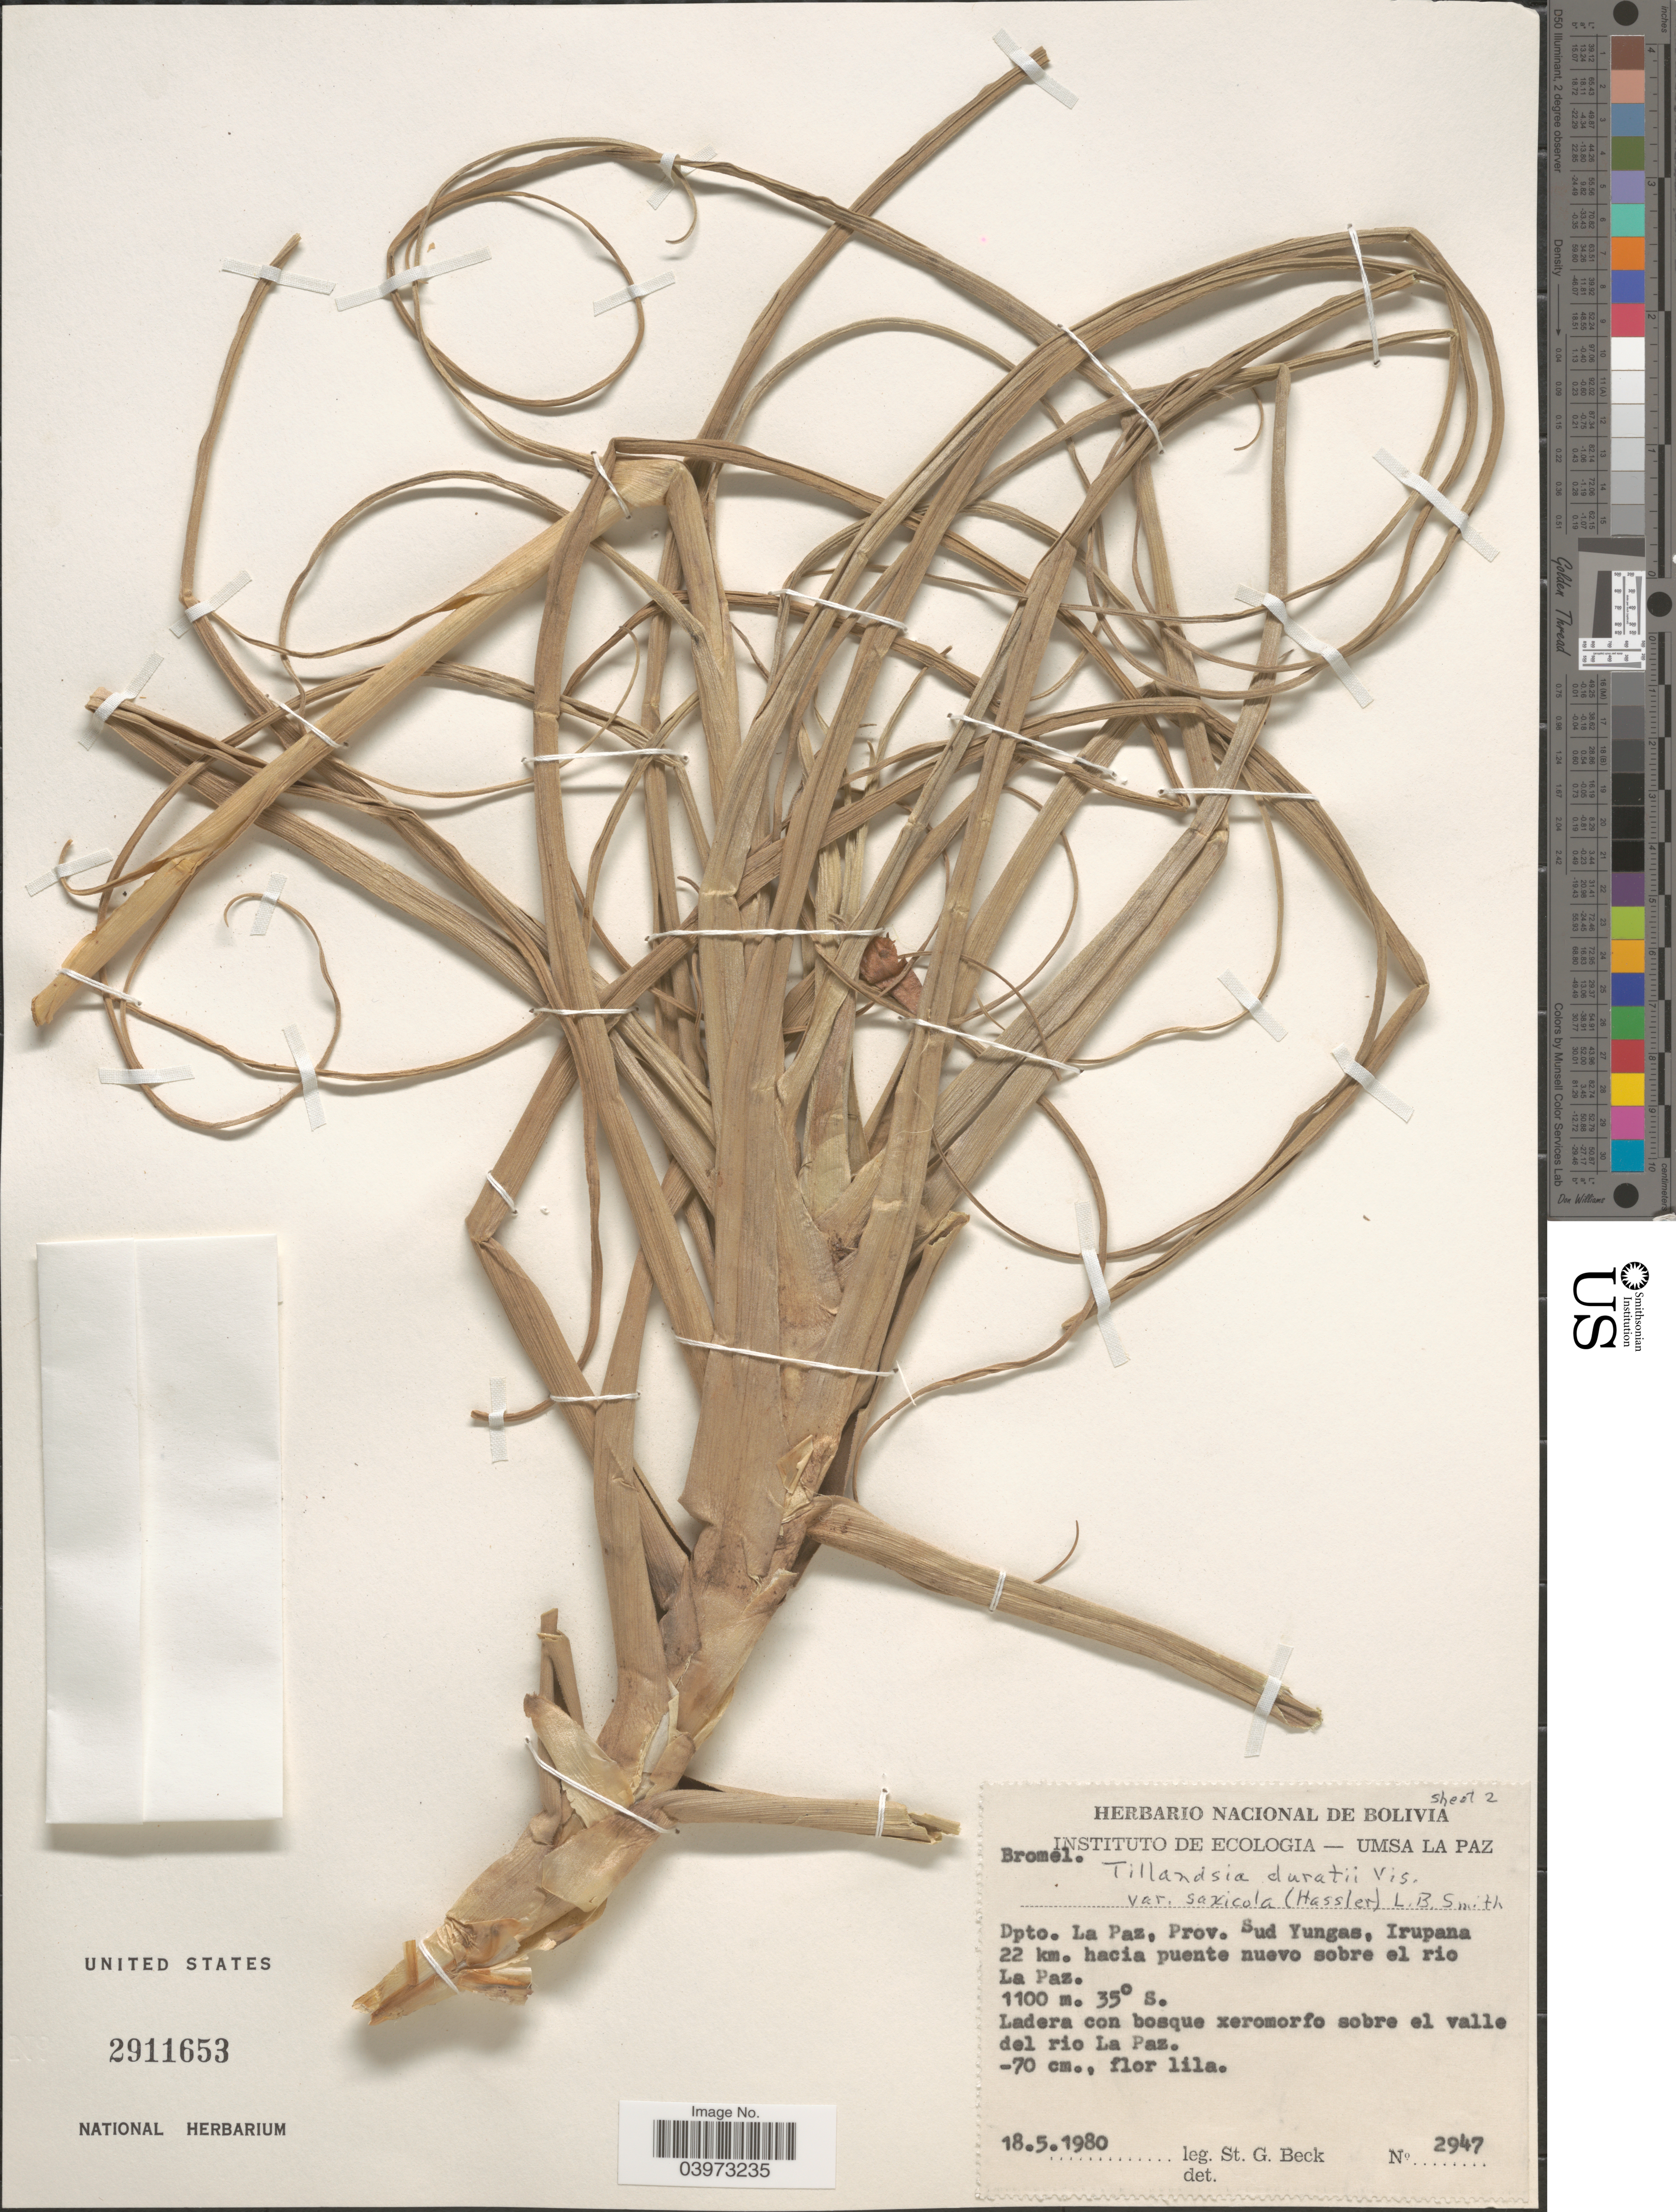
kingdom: Plantae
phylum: Tracheophyta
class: Liliopsida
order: Poales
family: Bromeliaceae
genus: Tillandsia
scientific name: Tillandsia duratii var. saxitilis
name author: (Hassl.) L.B. Sm.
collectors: S. G. Beck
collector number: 2947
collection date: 1980-05-18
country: Bolivia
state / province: La Paz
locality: Dpto. La Paz, Prov. Sud Yungas, Irupana 22 km. hacia puente nuevo sobre el rio La Paz. Sobre el valle del rio La Paz.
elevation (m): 1100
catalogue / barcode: US 2911653